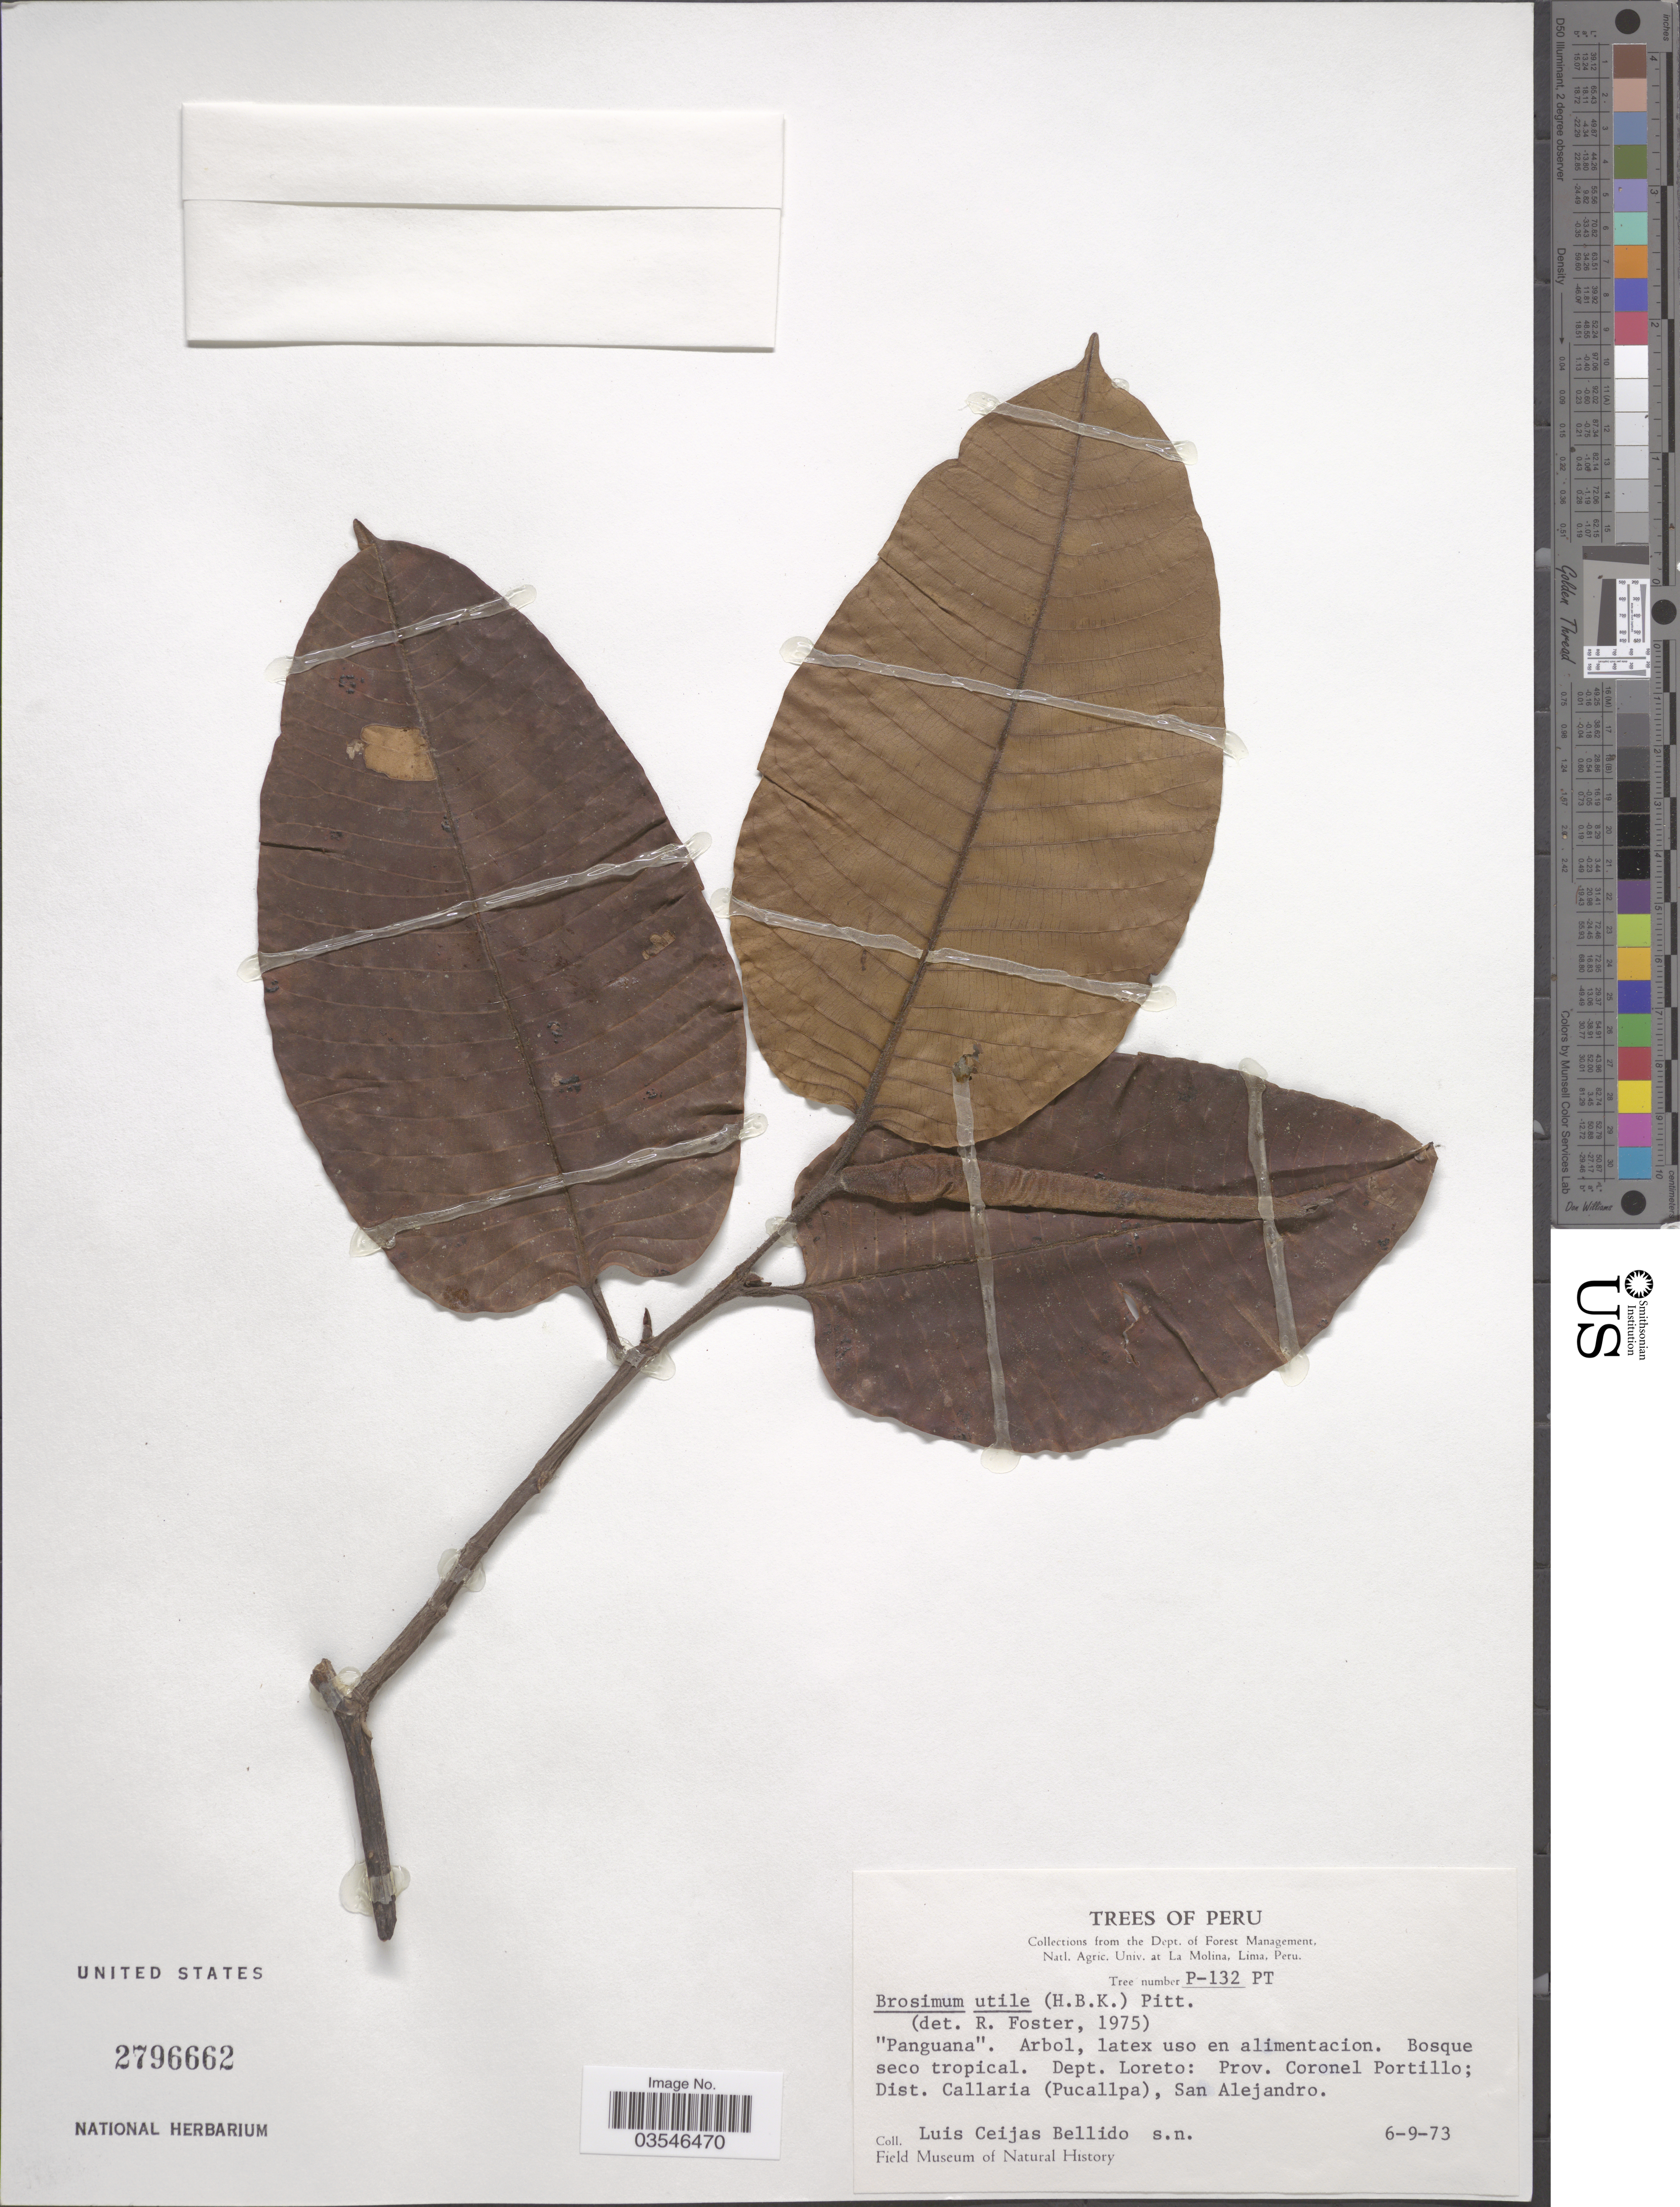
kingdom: Plantae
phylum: Tracheophyta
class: Magnoliopsida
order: Rosales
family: Moraceae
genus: Brosimum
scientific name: Brosimum utile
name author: (Kunth) Oken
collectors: L. Bellido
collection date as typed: Transcribed d/m/y: 6/9/73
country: Peru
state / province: Loreto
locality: Dept. Loreto: Prov. Coronel Portillo; Dist. Callaria (Pucallpa), San Alejandro.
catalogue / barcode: US 2796662